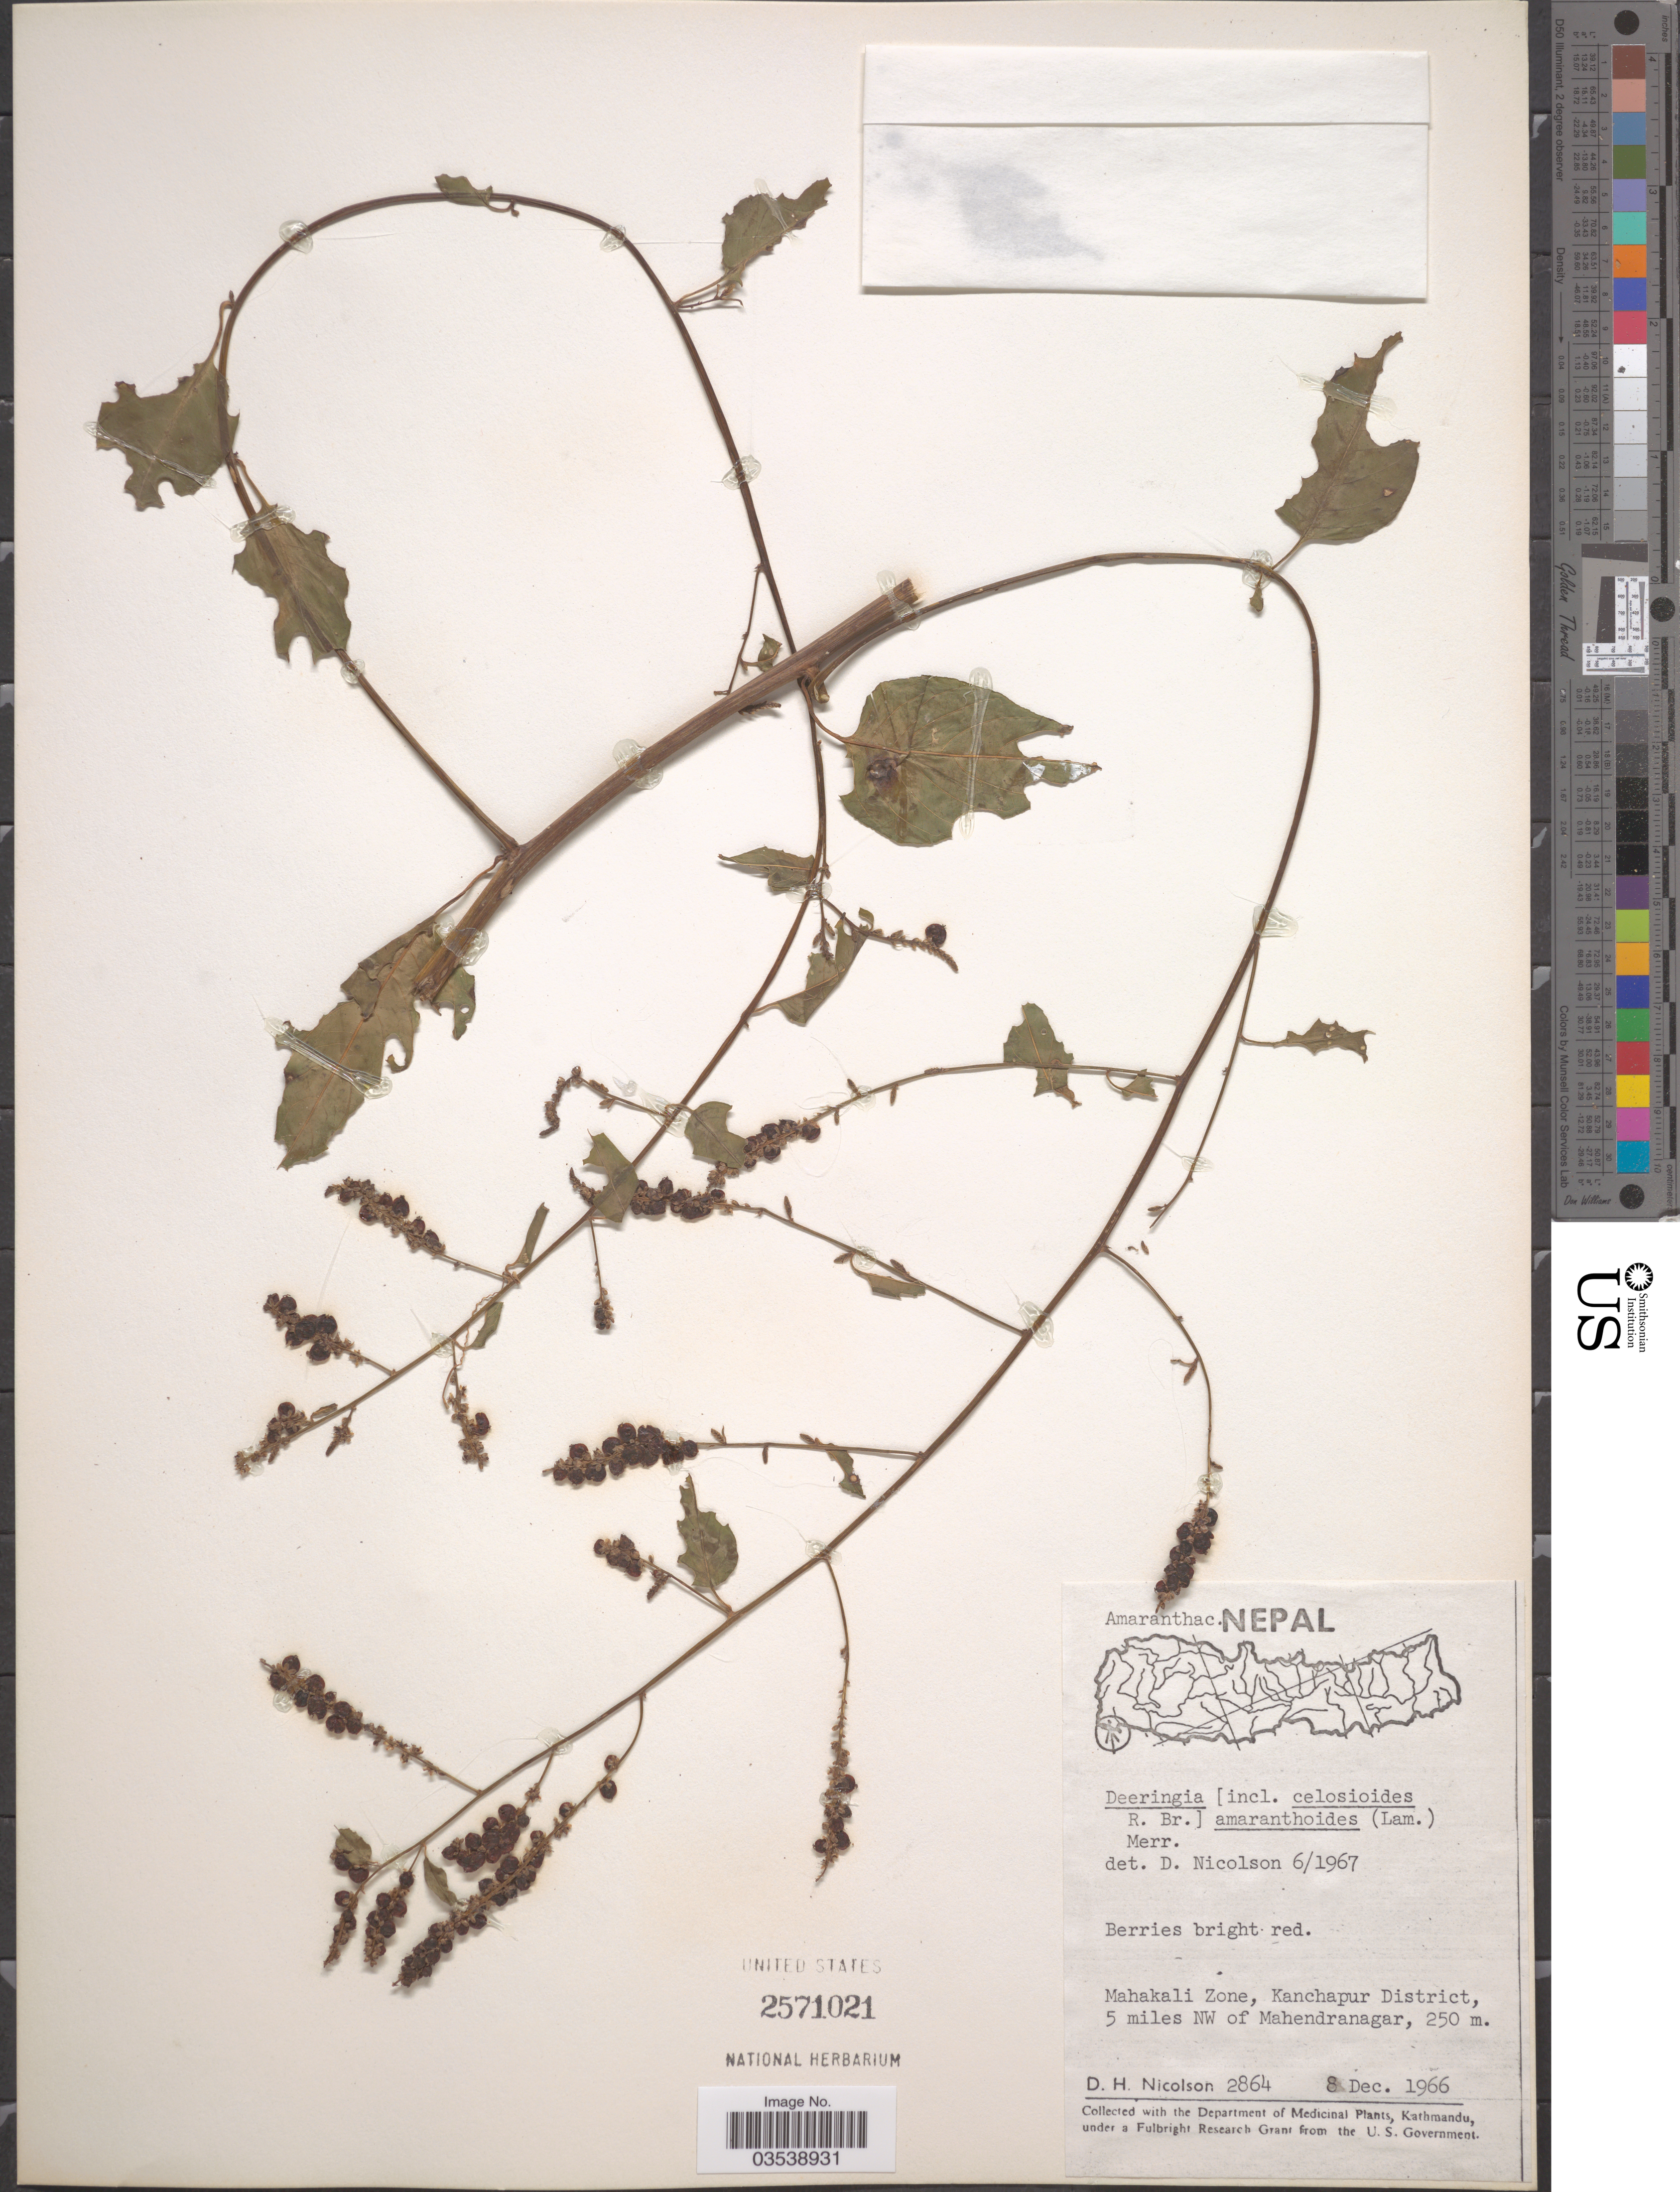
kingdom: Plantae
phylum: Tracheophyta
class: Magnoliopsida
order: Caryophyllales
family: Amaranthaceae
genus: Deeringia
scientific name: Deeringia amaranthoides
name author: (Lam.) Merr.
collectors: D. H. Nicolson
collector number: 2864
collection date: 1966-12-08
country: Nepal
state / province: Mahakali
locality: Mahakali Zone, Kanchapur District, 5 miles NW of Mahendranagar.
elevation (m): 250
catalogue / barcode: US 2571021